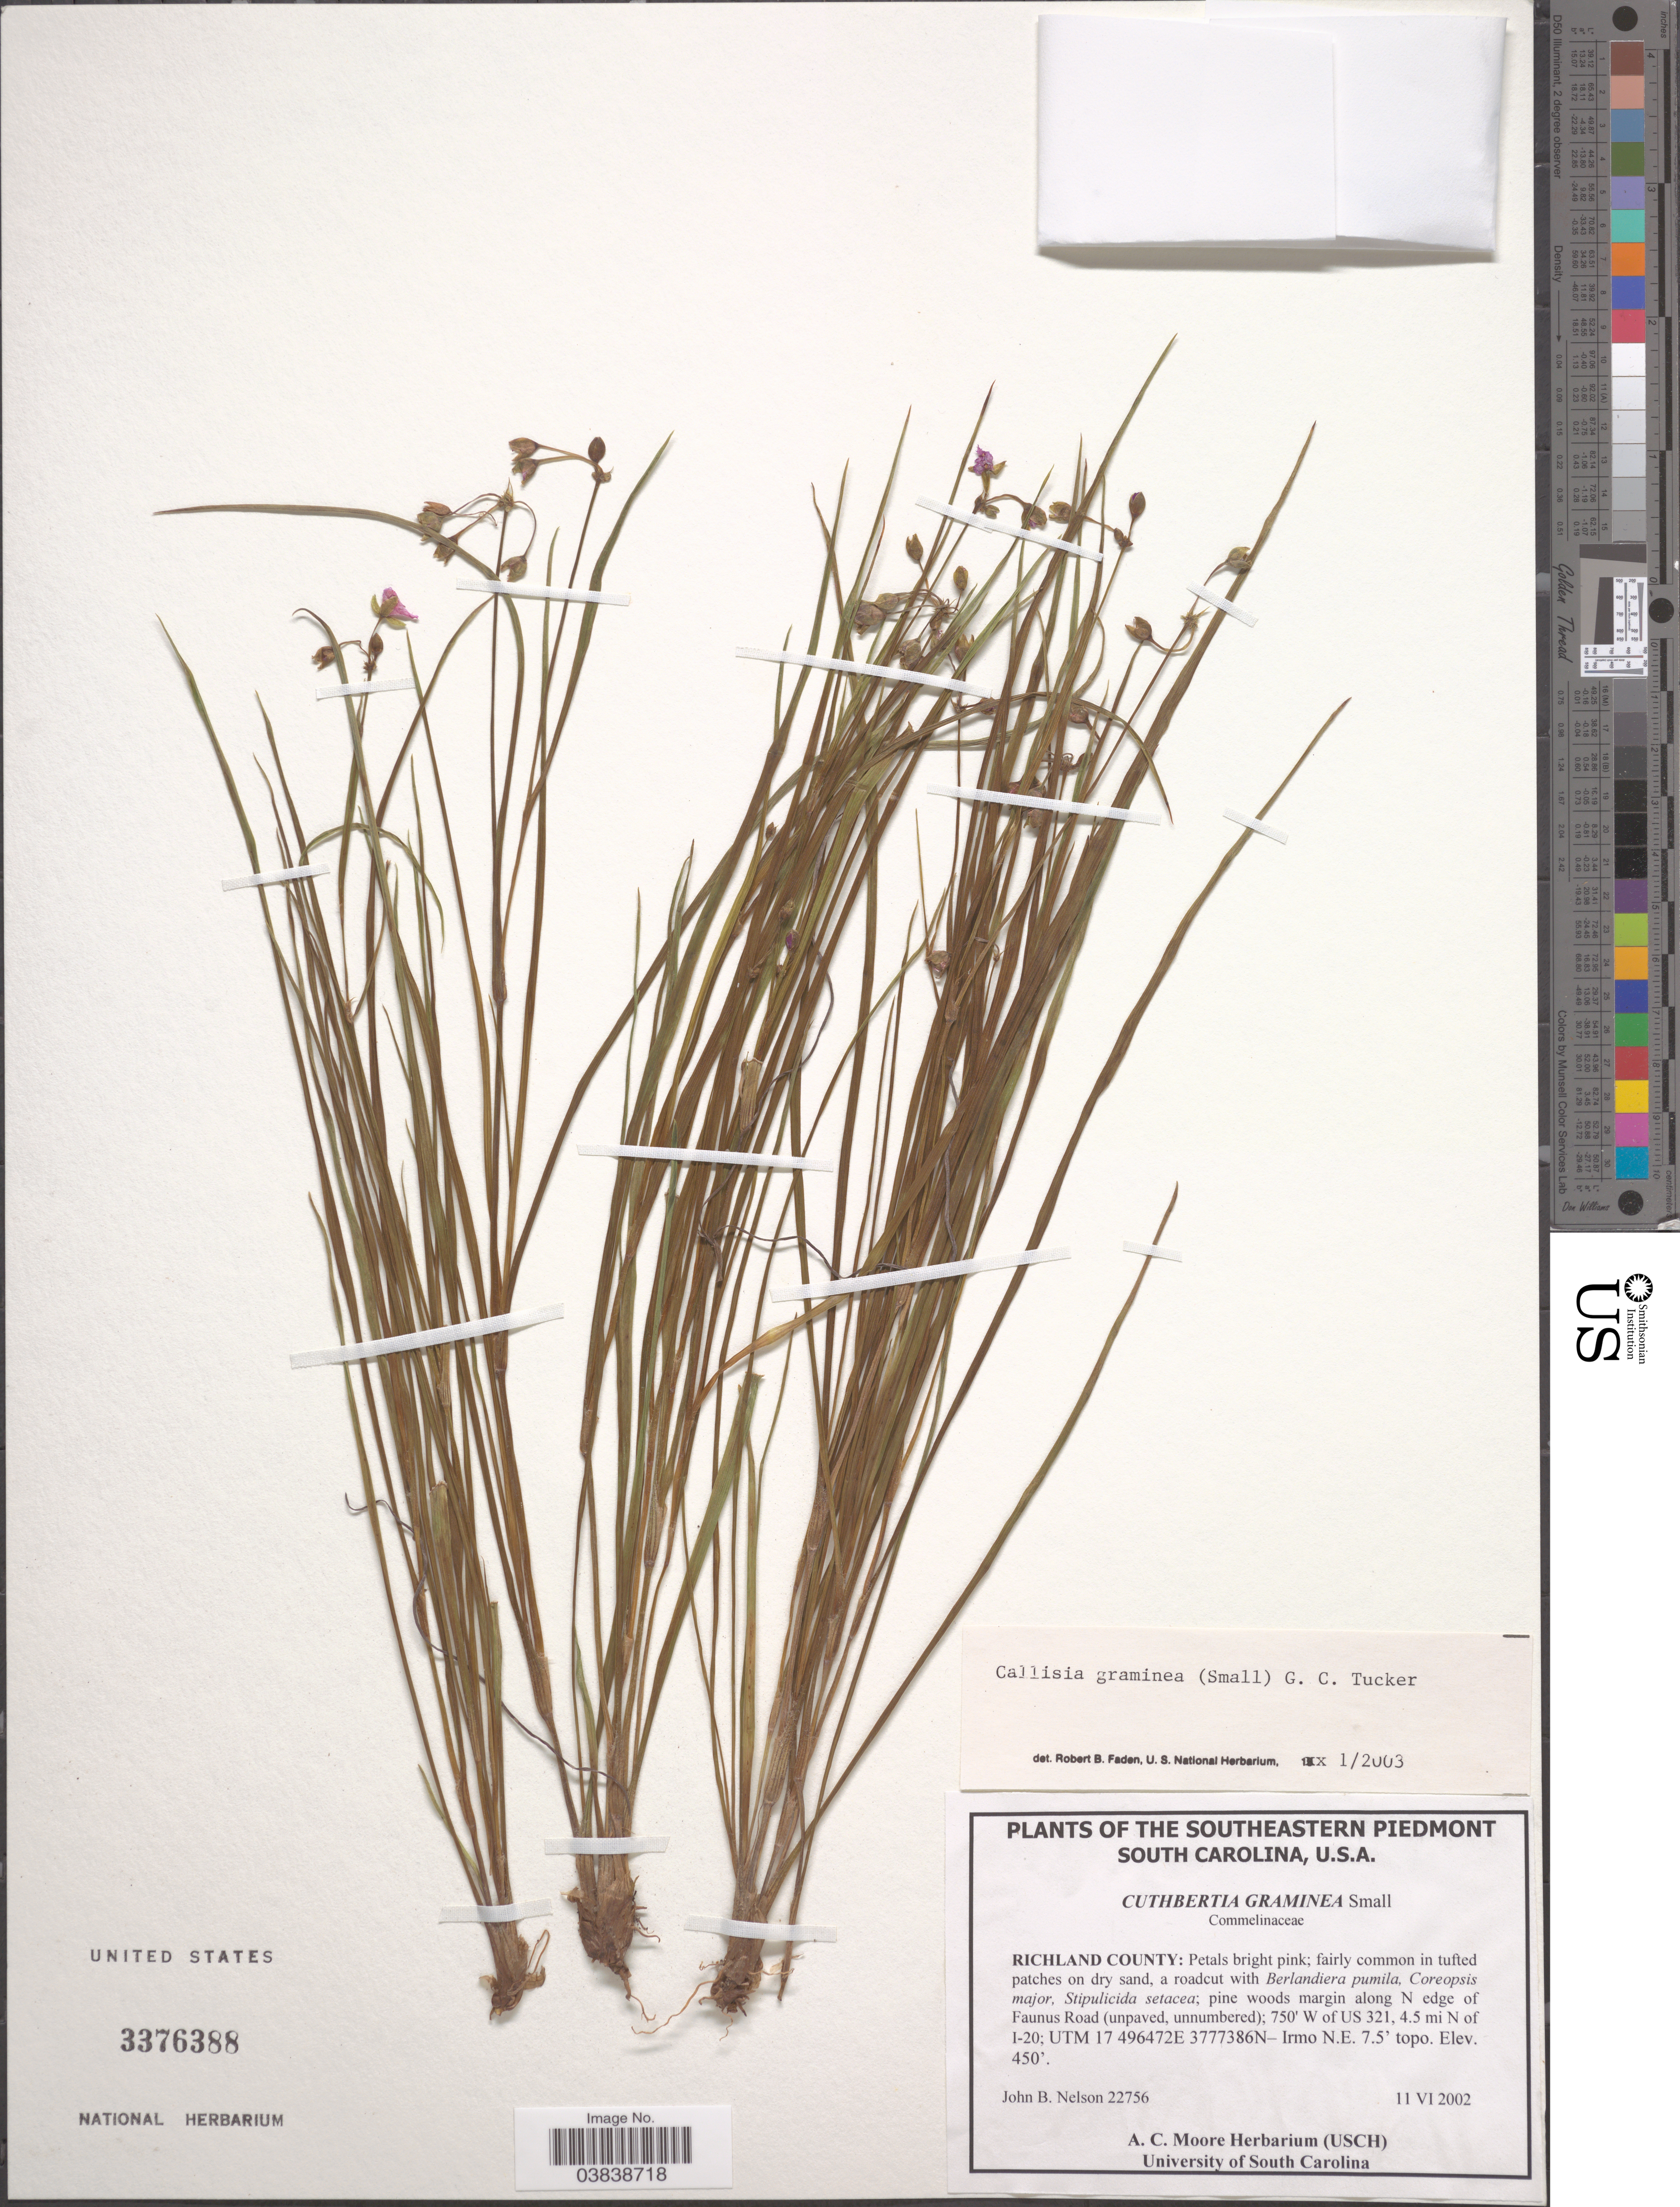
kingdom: Plantae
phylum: Tracheophyta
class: Liliopsida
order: Commelinales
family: Commelinaceae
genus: Cuthbertia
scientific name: Cuthbertia graminea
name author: Small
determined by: Strong, Mark T., (BOT), Smithsonian Institution - National Museum of Natural History (UNITED STATES)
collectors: J. B. Nelson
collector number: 22756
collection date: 2002-06-11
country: United States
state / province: South Carolina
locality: The Southeastern Piedmont. Richland County; pine woods margin along N edge of Faunus Road. 750' W of US 321, 4.5 mi N of I-20; UTM 17 496472E 3777386N-Irmo N.E. 7.5.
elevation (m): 137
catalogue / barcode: US 3376388